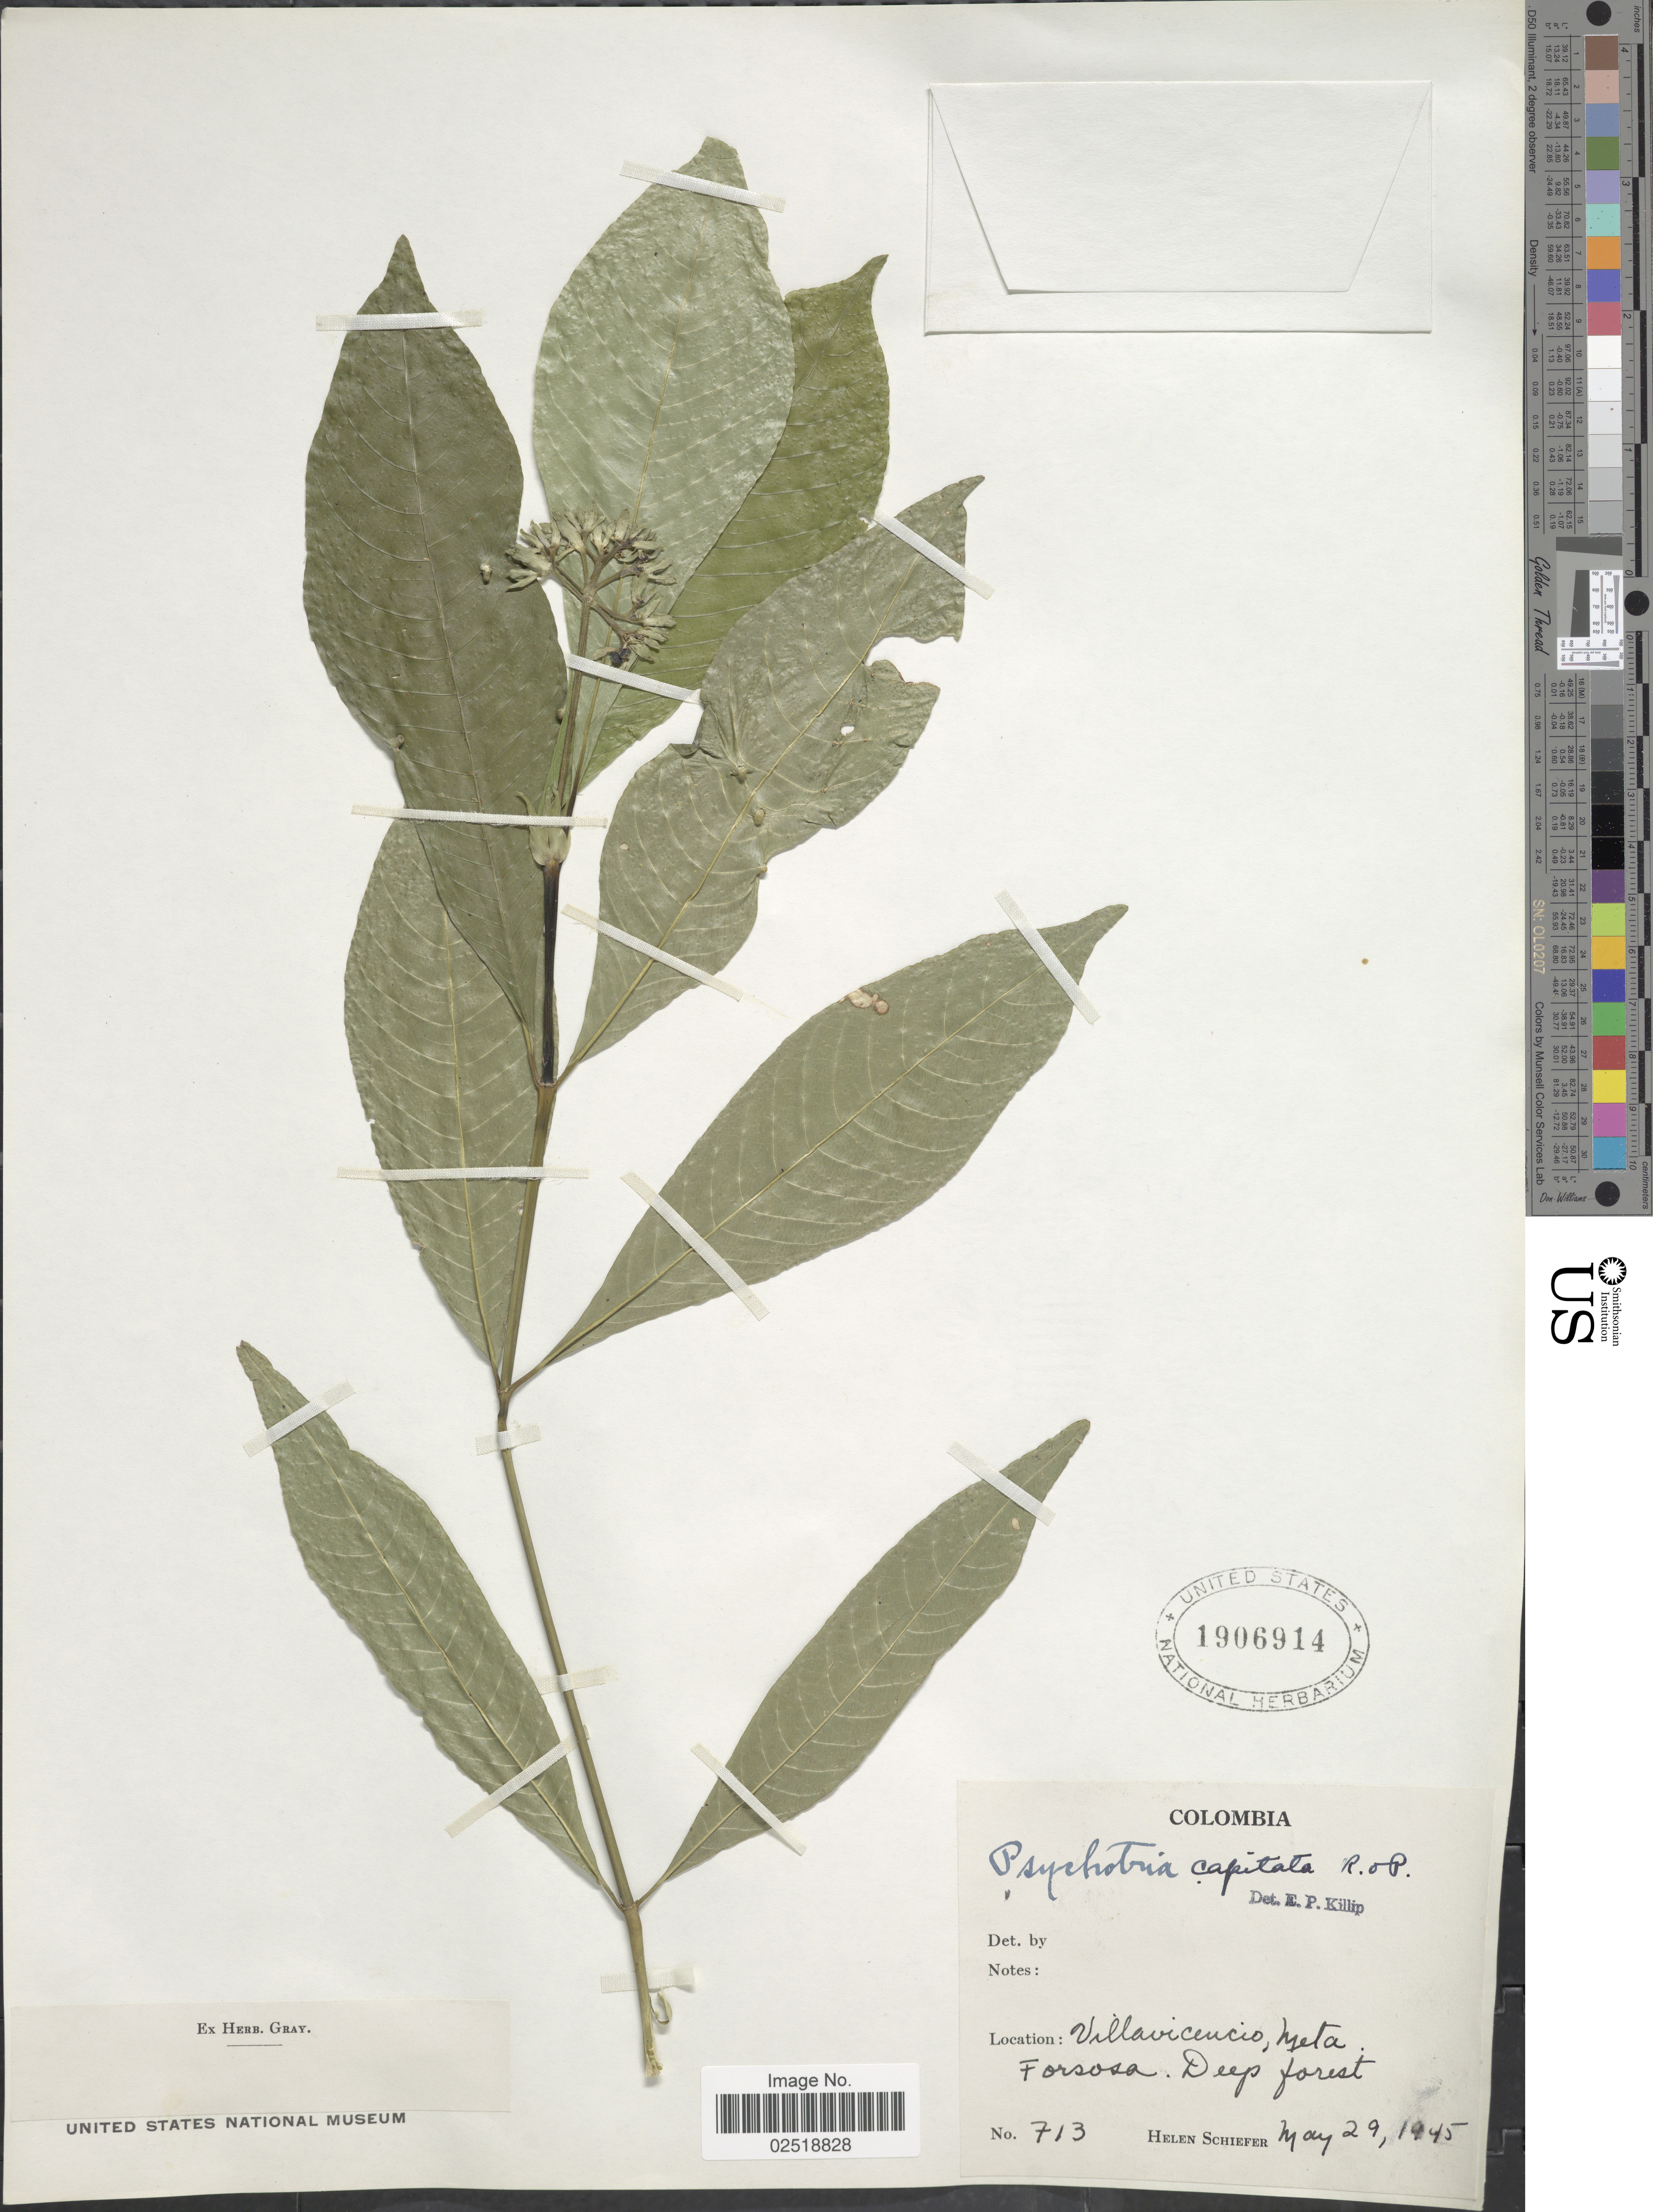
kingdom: Plantae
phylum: Tracheophyta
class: Magnoliopsida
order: Gentianales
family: Rubiaceae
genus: Psychotria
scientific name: Psychotria capitata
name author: Ruiz & Pav.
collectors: H. Schiefer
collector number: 713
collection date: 1945-05-29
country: Colombia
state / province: Meta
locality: Villavicencio, Forsosa.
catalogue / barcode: US 1906914